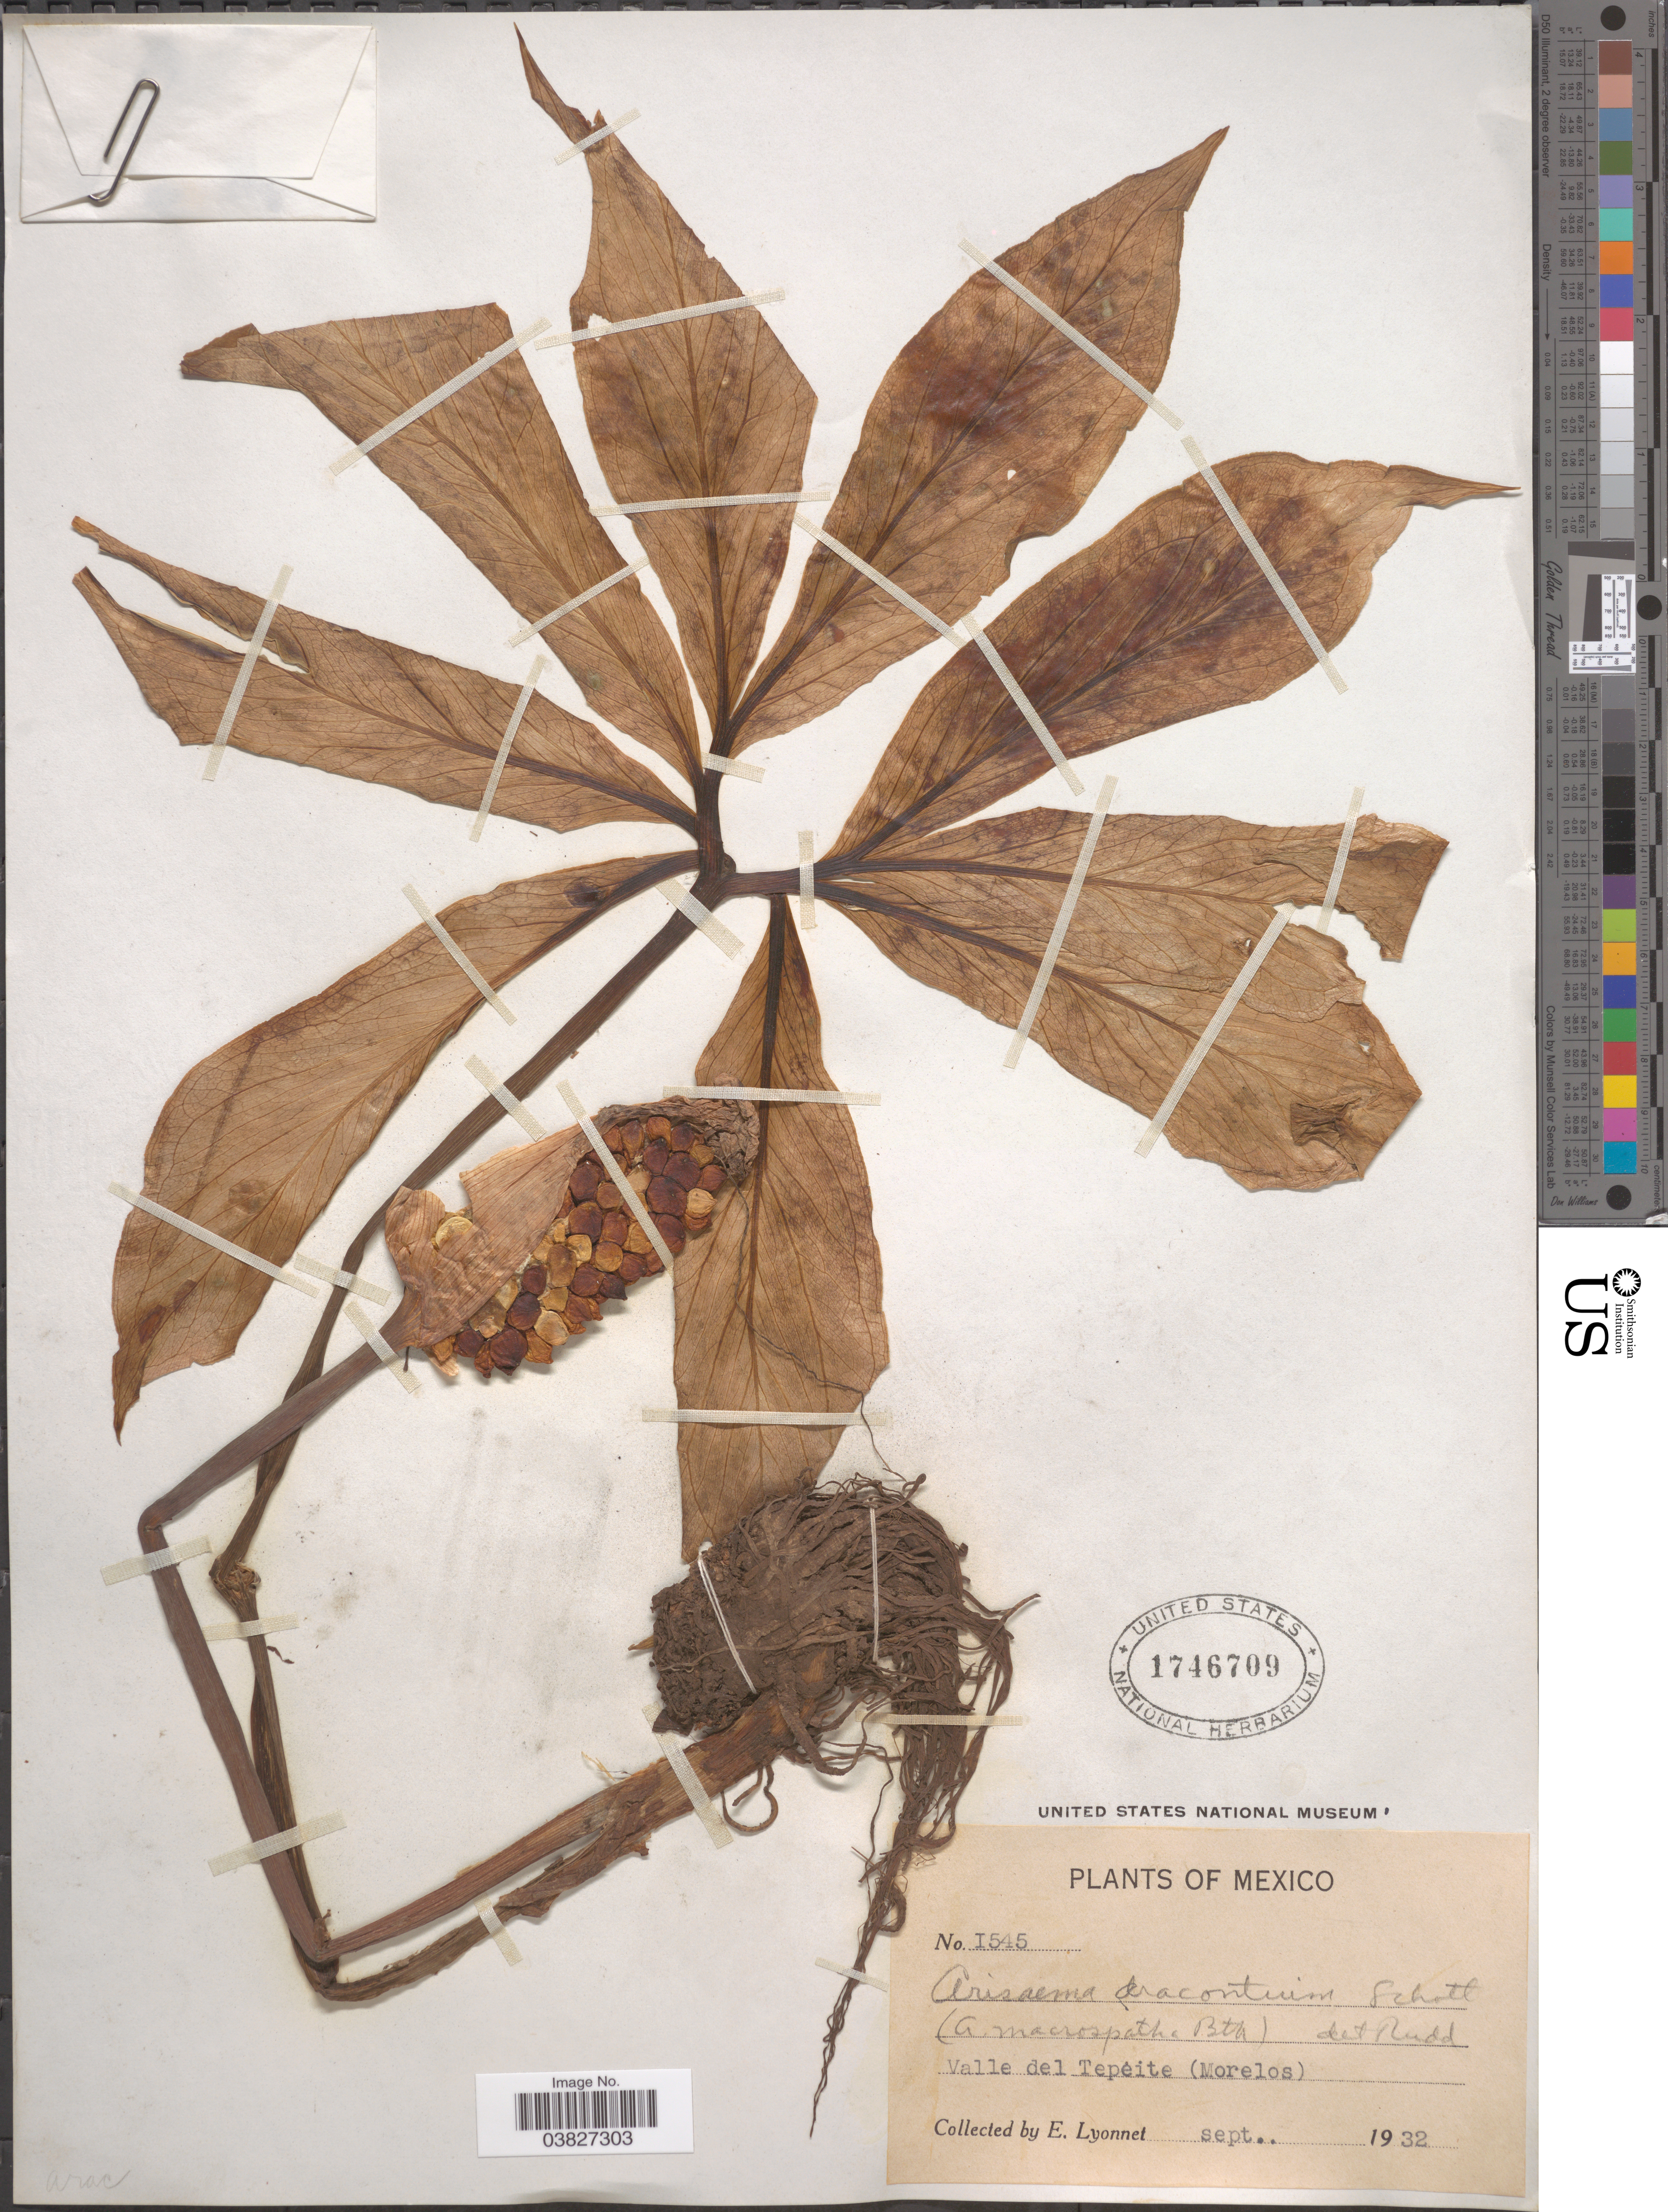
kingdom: Plantae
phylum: Tracheophyta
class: Liliopsida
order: Alismatales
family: Araceae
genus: Arisaema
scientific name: Arisaema macrospathum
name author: Benth.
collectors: E. Lyonnet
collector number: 1545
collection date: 1932-09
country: Mexico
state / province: Morelos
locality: Valle del Tepéite (Morelos).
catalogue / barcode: US 1746709